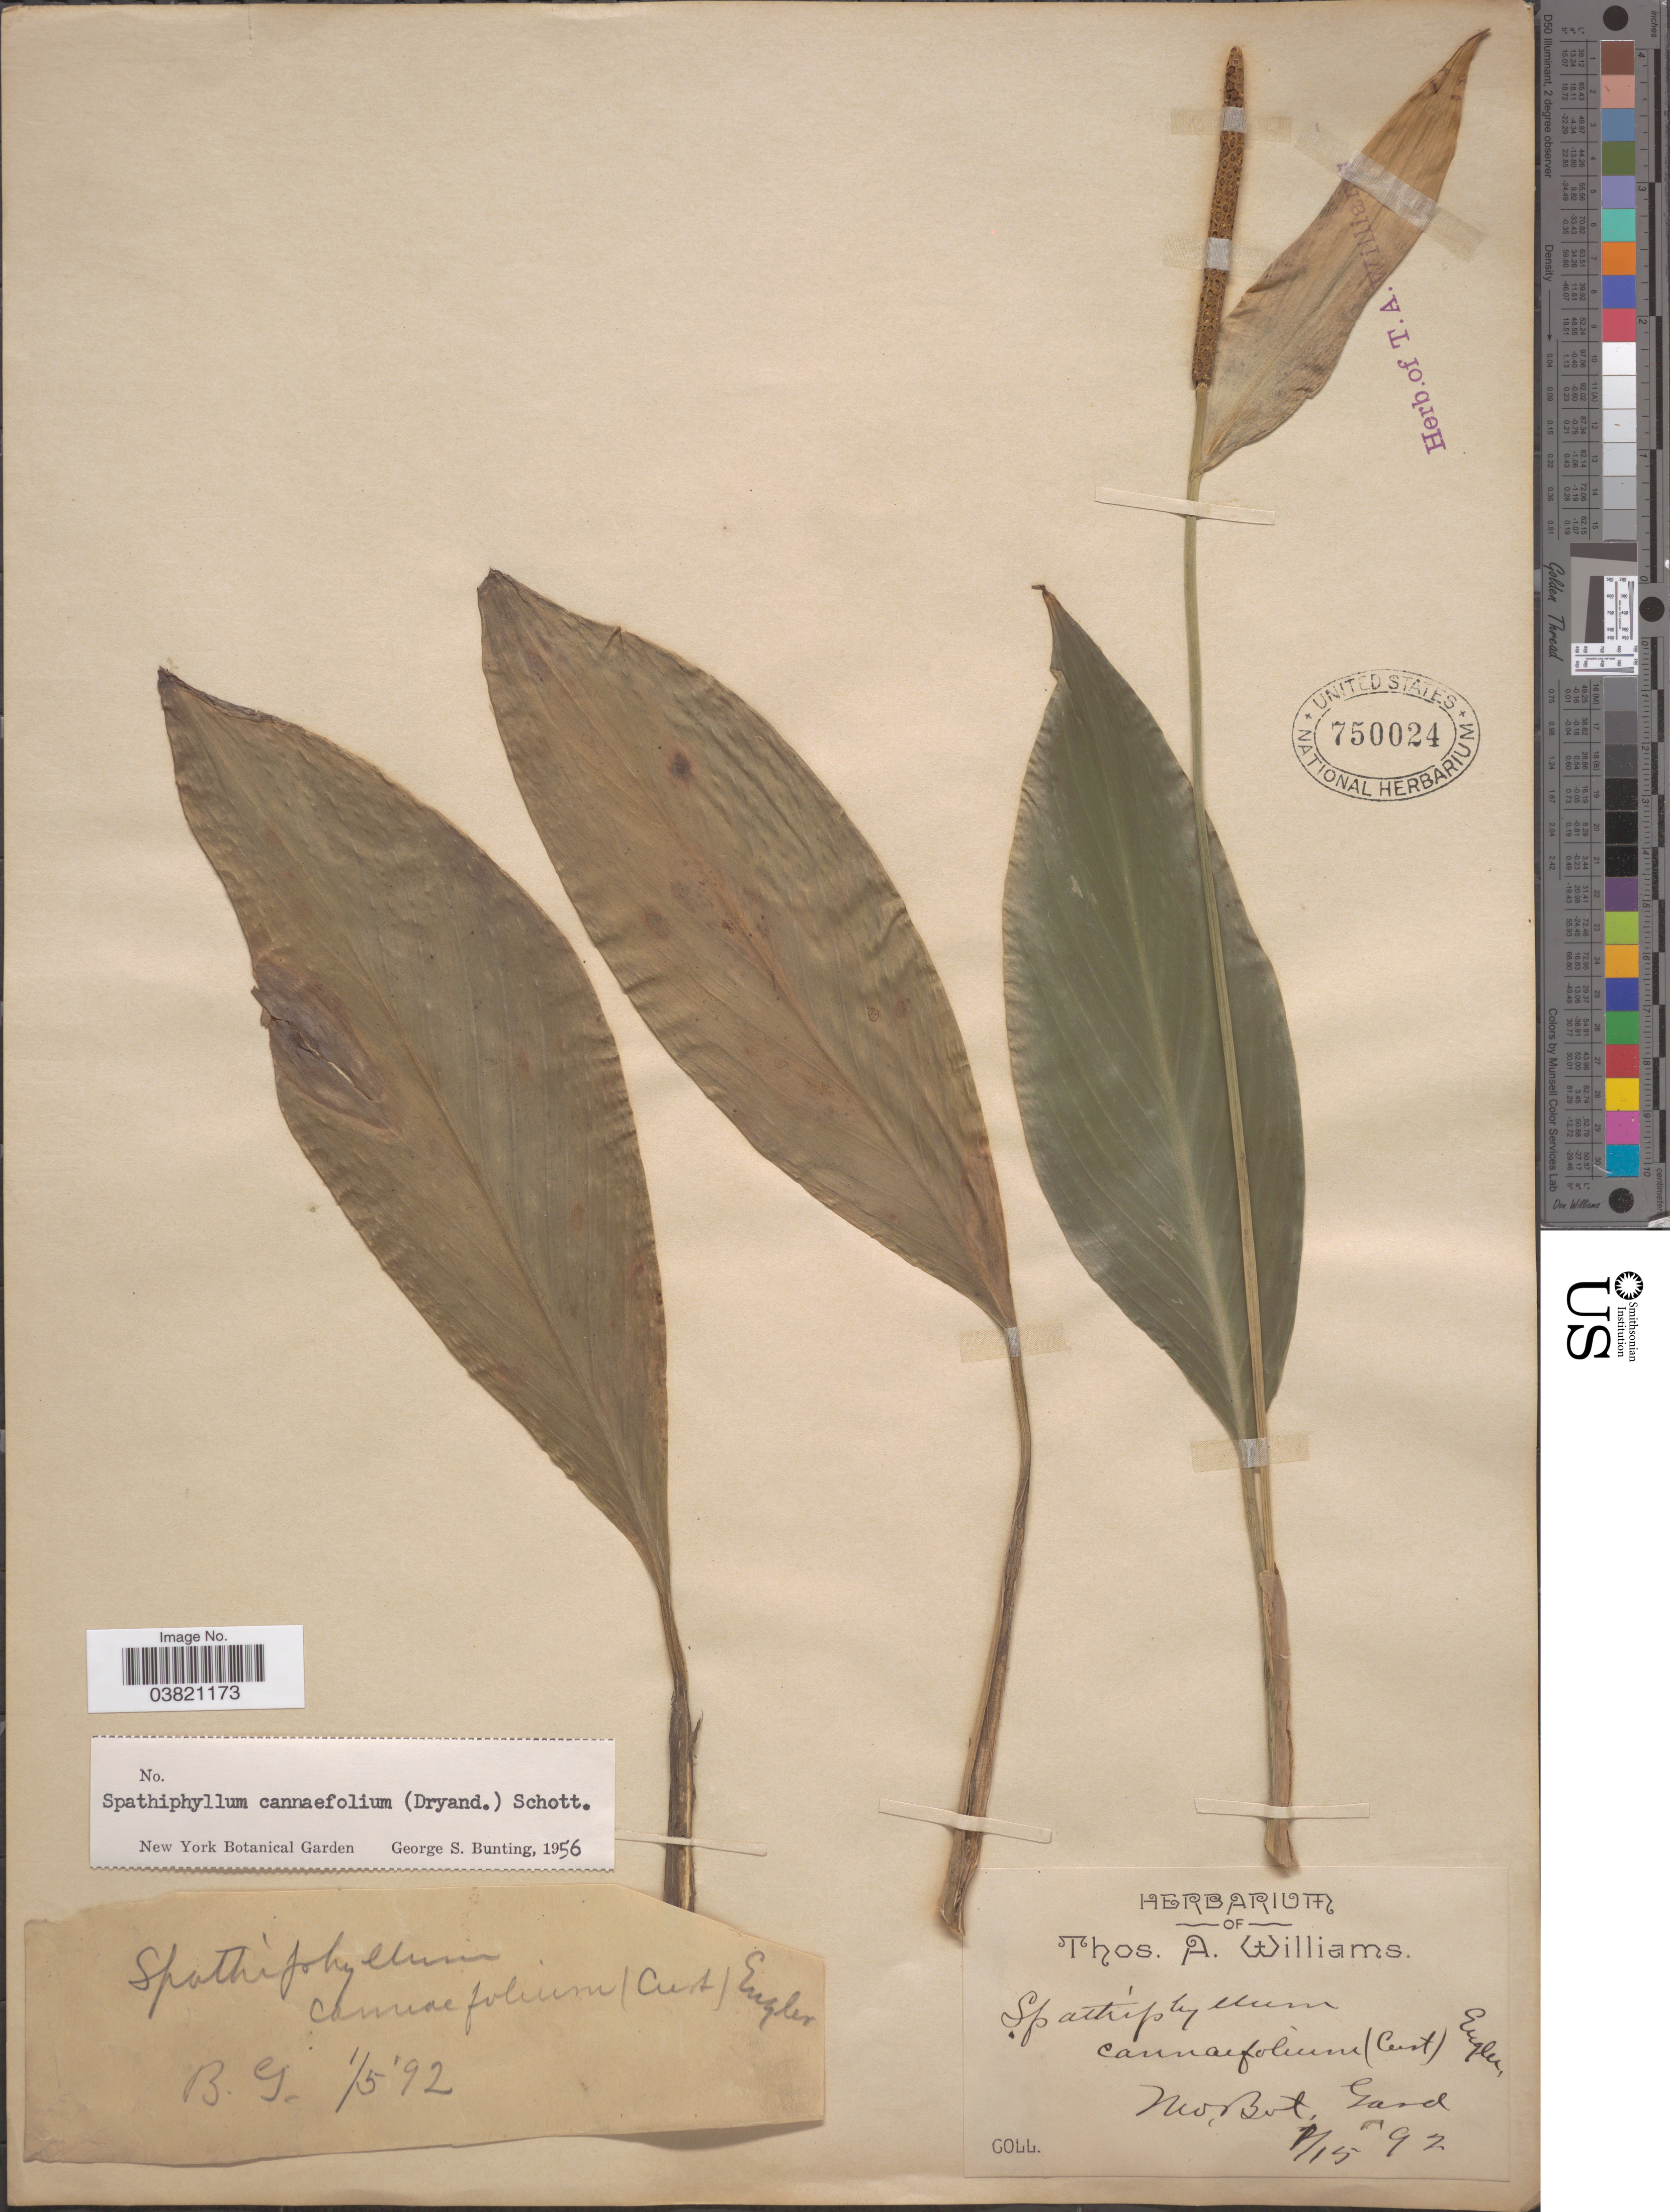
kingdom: Plantae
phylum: Tracheophyta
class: Liliopsida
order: Alismatales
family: Araceae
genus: Spathiphyllum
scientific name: Spathiphyllum cannifolium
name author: (Dryand. ex Sims) Schott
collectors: ex herb. Thos. A. Williams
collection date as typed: Transcribed d/m/y: 15/1/92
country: United States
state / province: Missouri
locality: Mo. Bot. Gard.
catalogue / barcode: US 750024